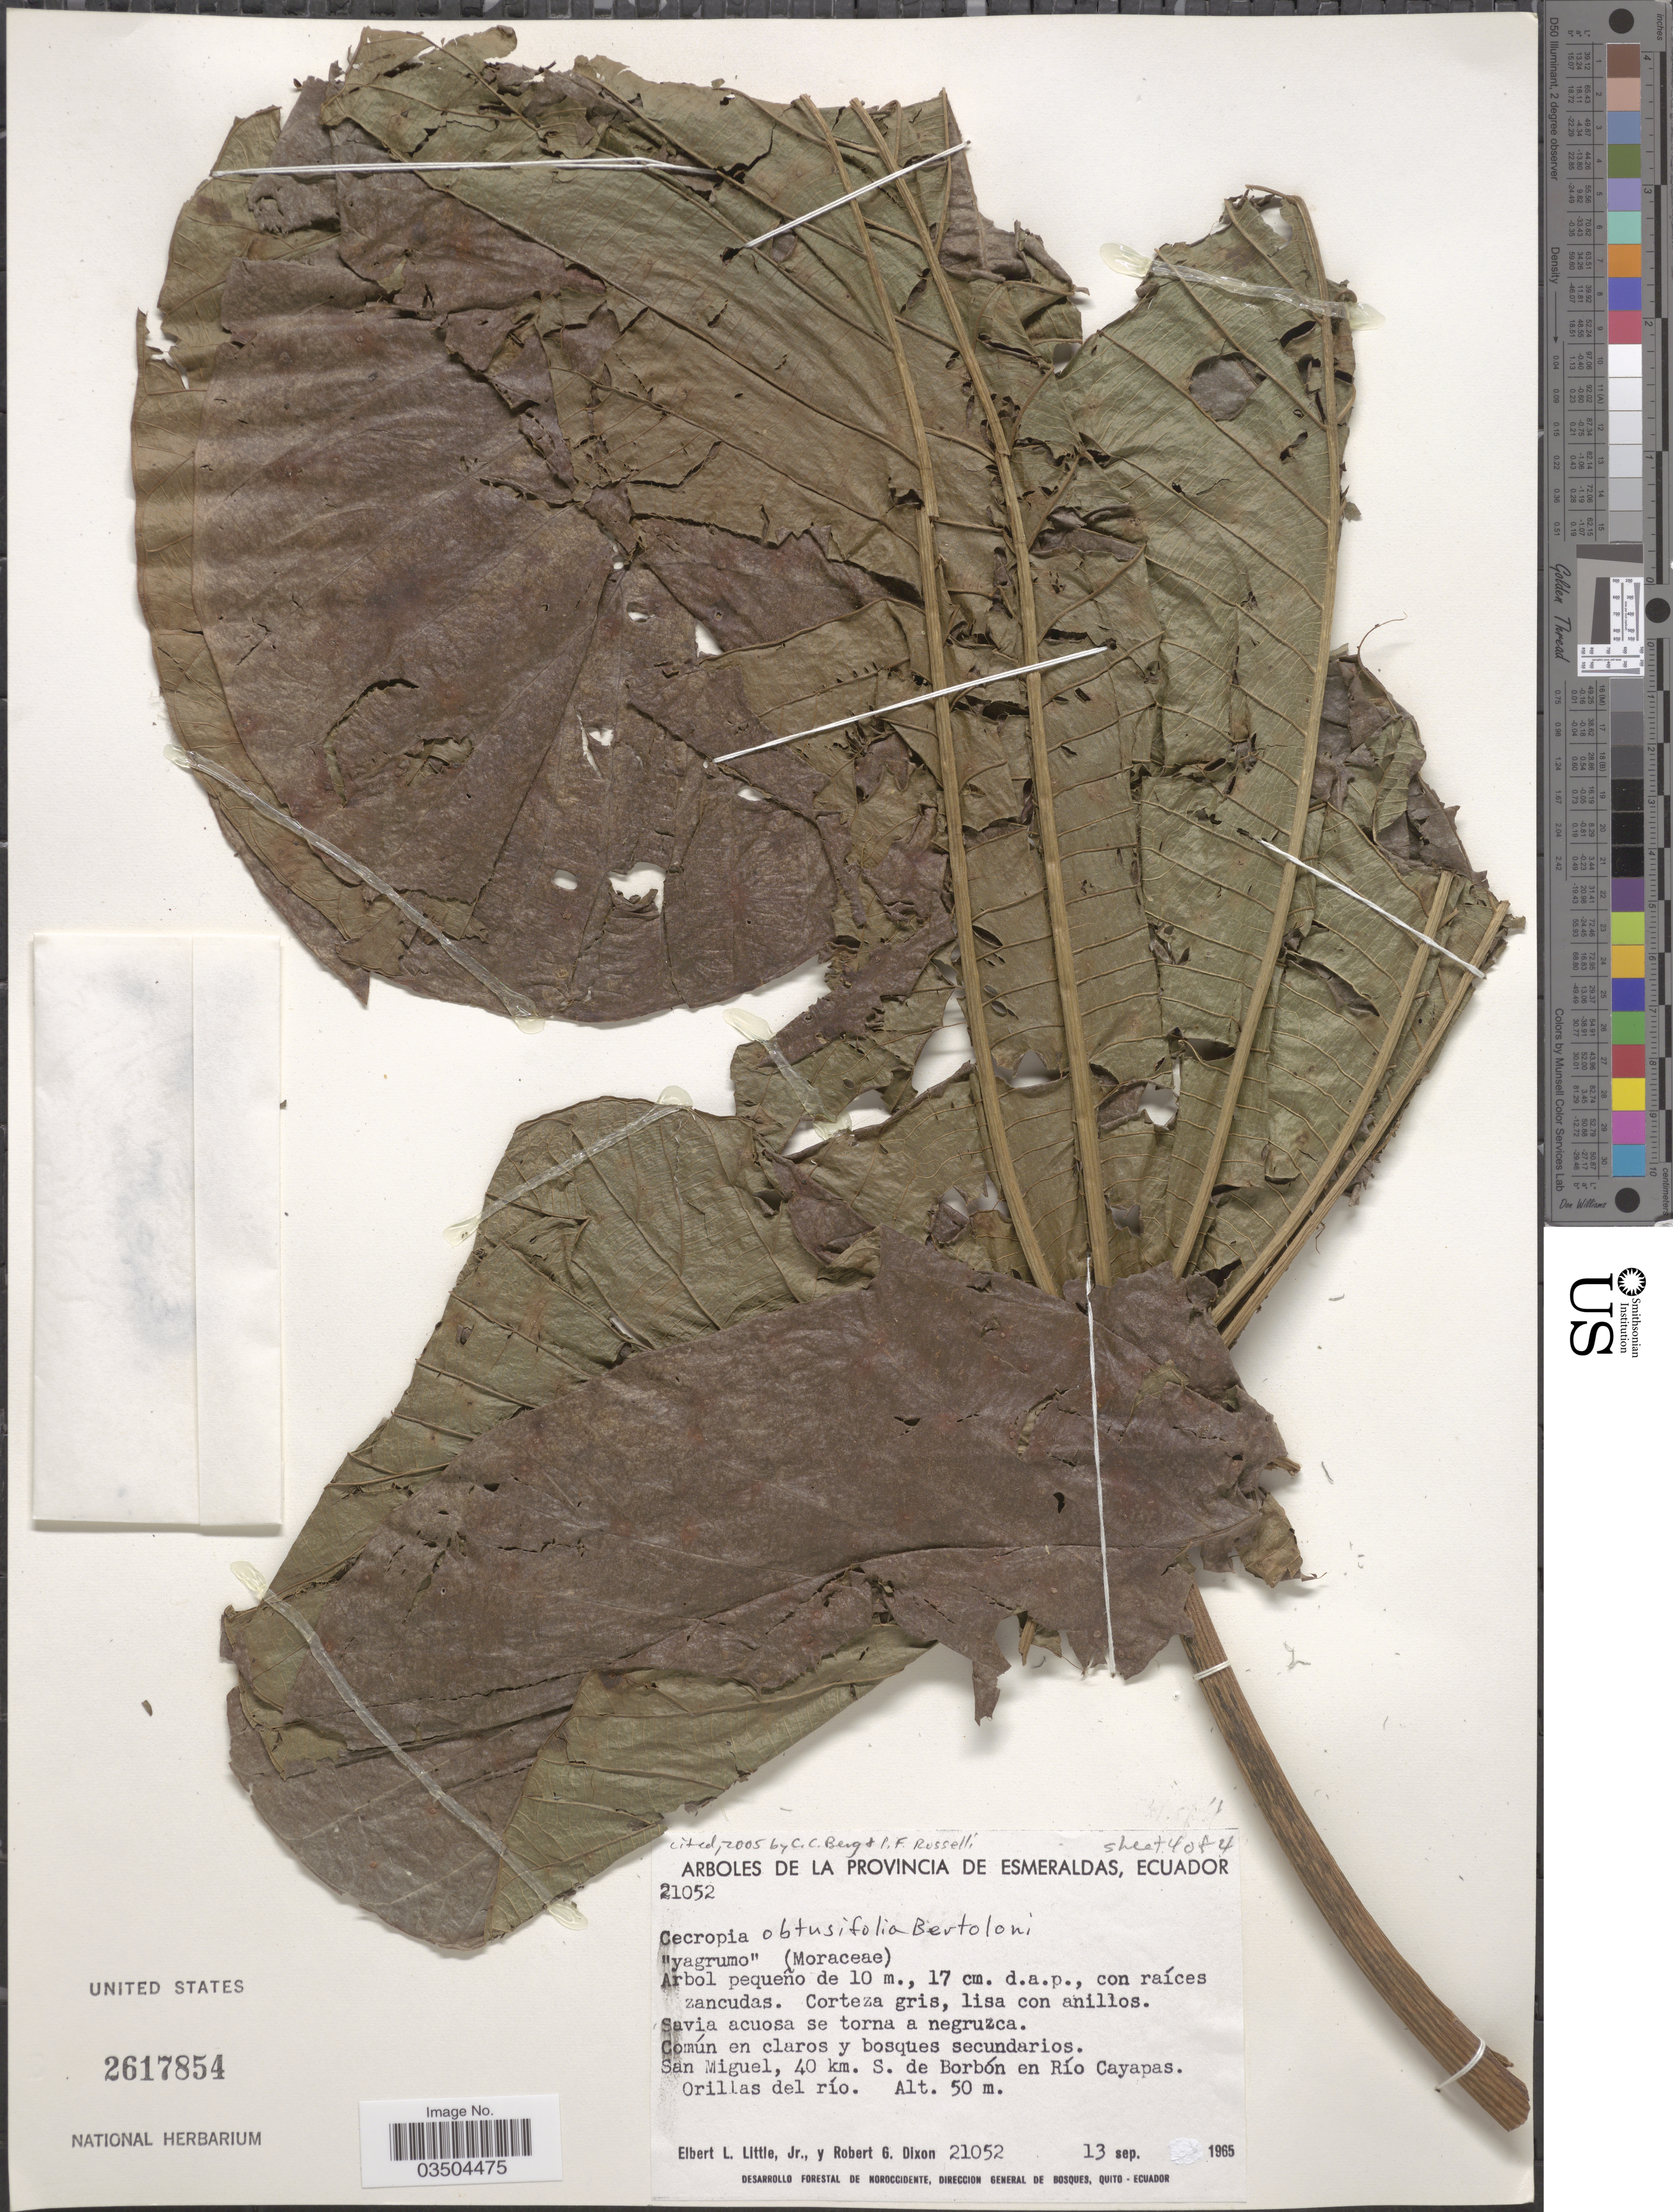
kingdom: Plantae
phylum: Tracheophyta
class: Magnoliopsida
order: Rosales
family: Urticaceae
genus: Cecropia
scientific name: Cecropia obtusifolia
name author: Bertol.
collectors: E. L. Little & R. G. Dixon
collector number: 21052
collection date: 1965-09-13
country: Ecuador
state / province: Esmeraldas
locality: San Miguel, 40 km. S. de Borbón en Río Cayapas. Orillas del río.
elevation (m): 50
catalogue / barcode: US 2617854